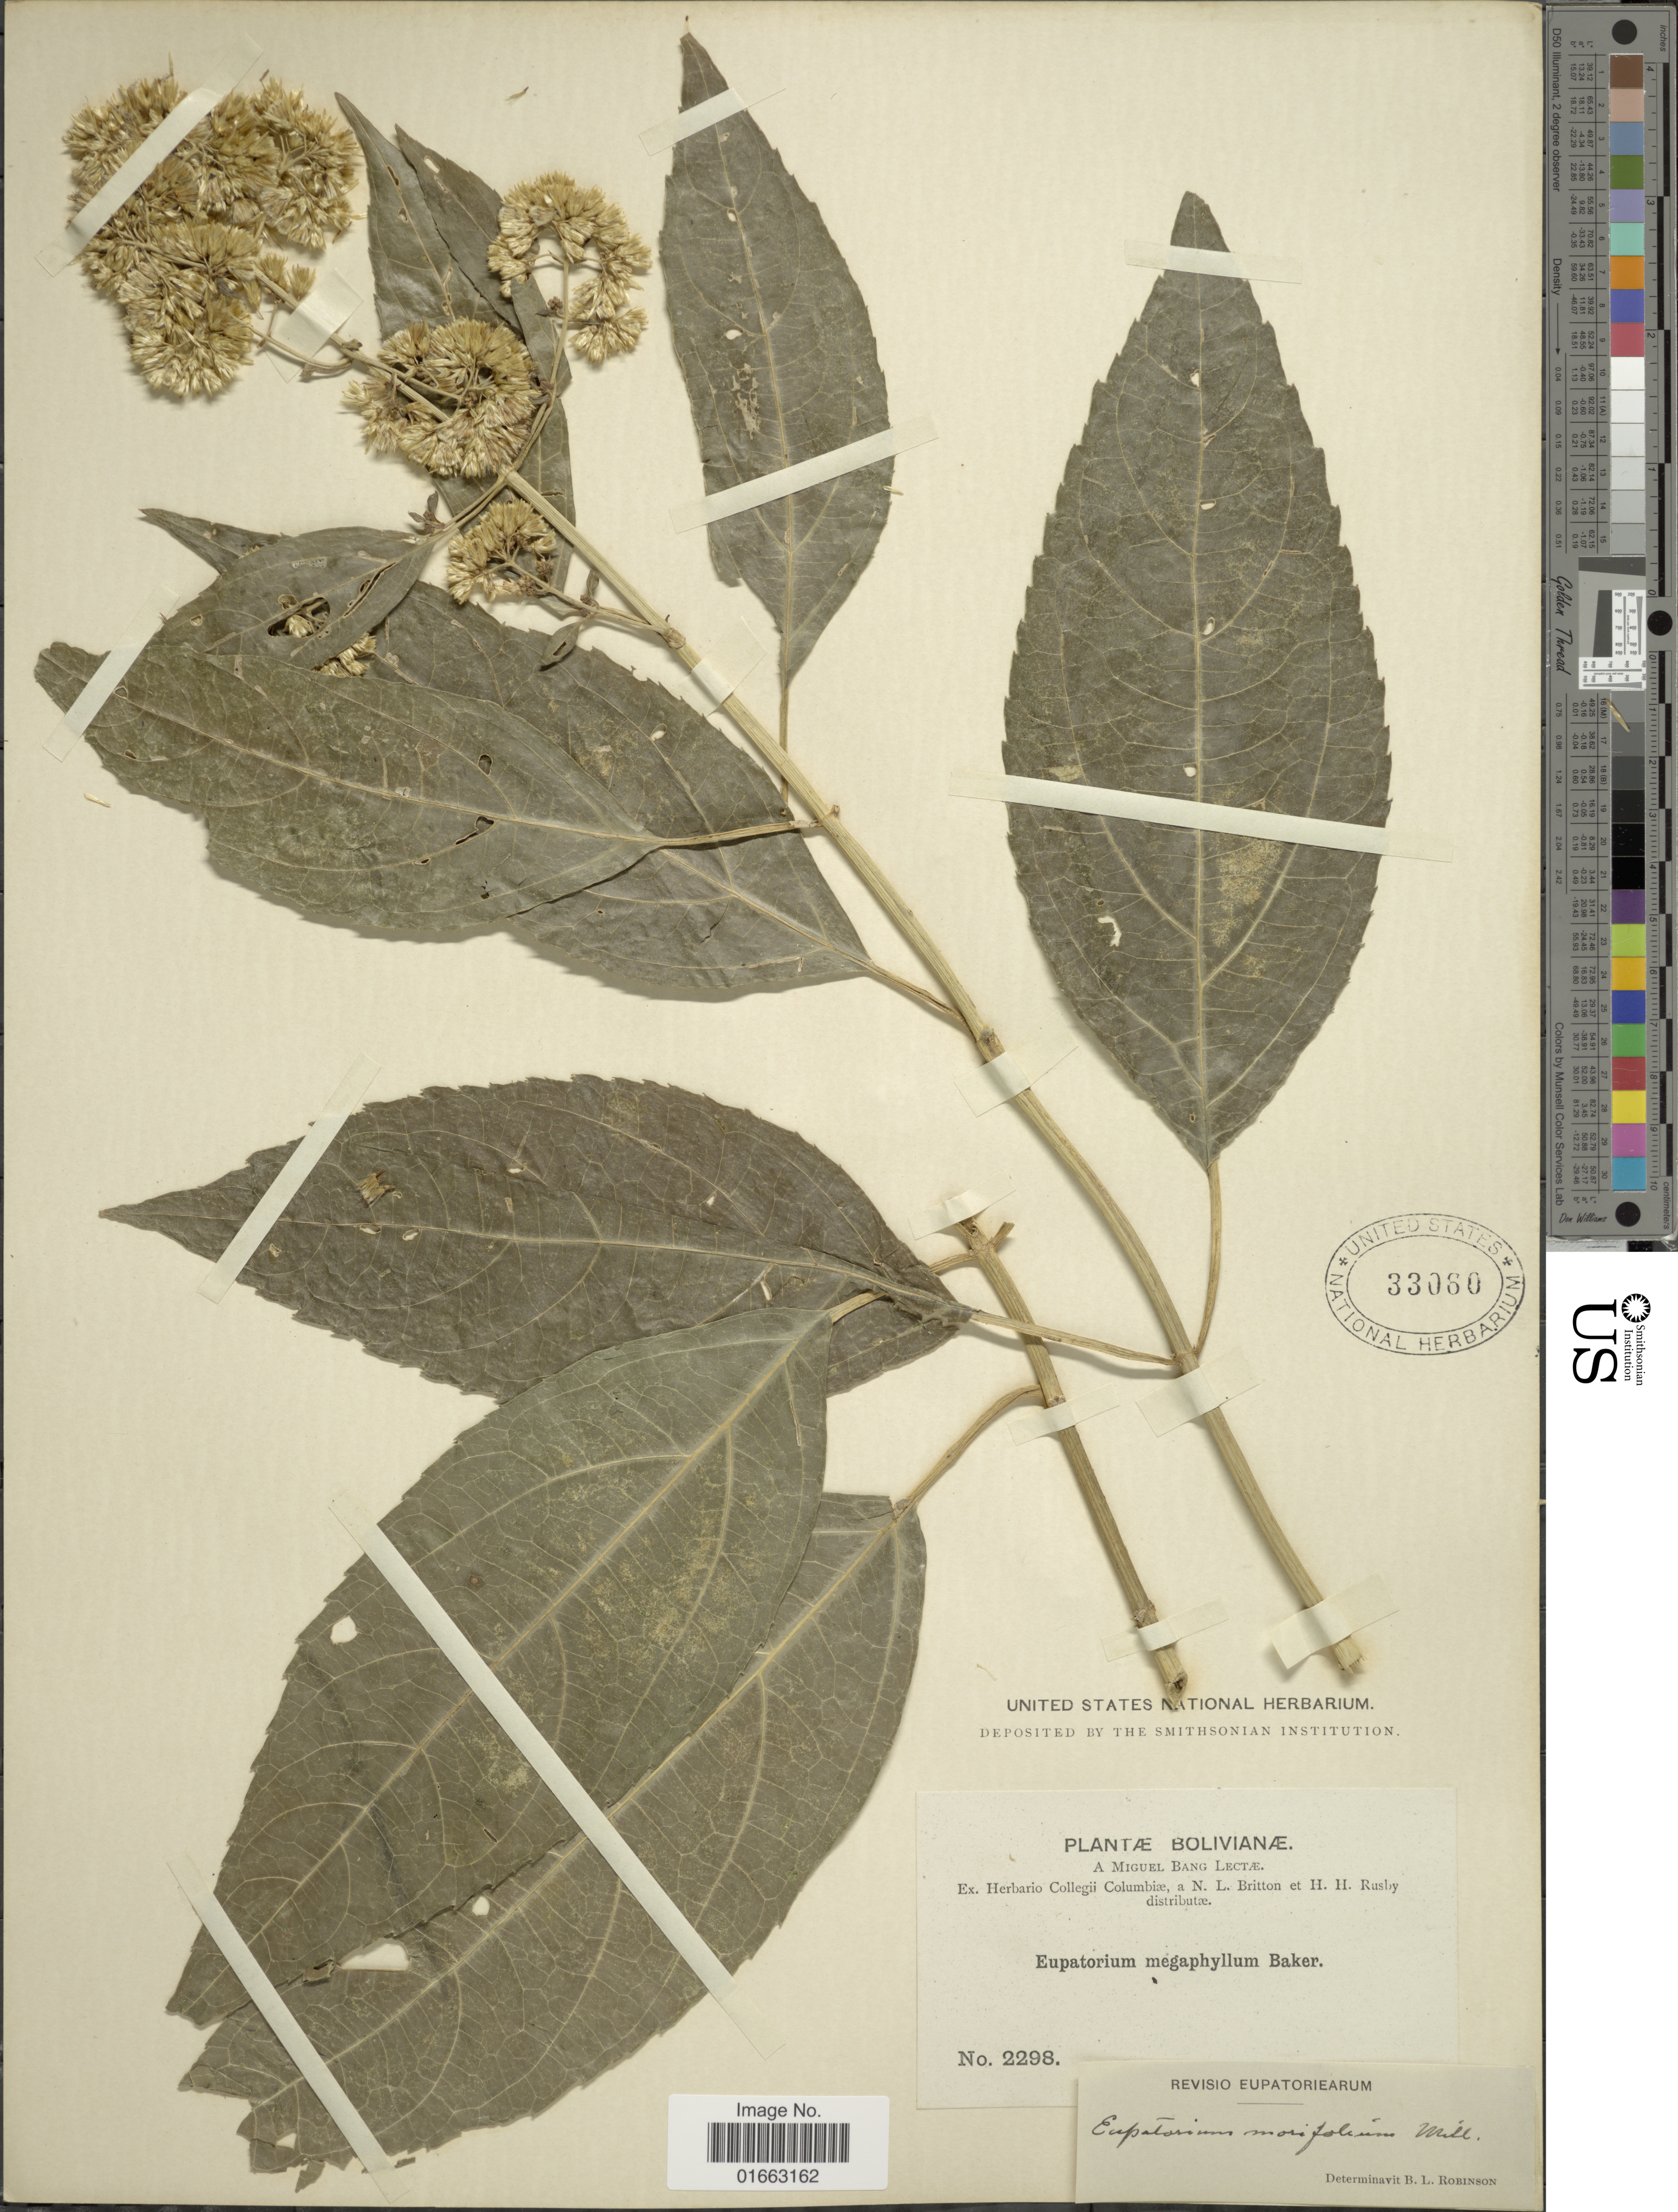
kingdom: Plantae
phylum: Tracheophyta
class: Magnoliopsida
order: Asterales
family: Asteraceae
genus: Critonia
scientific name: Critonia morifolia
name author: (Mill.) R.M. King & H. Rob.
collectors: M. Bang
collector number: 2298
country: Bolivia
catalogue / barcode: US 33060